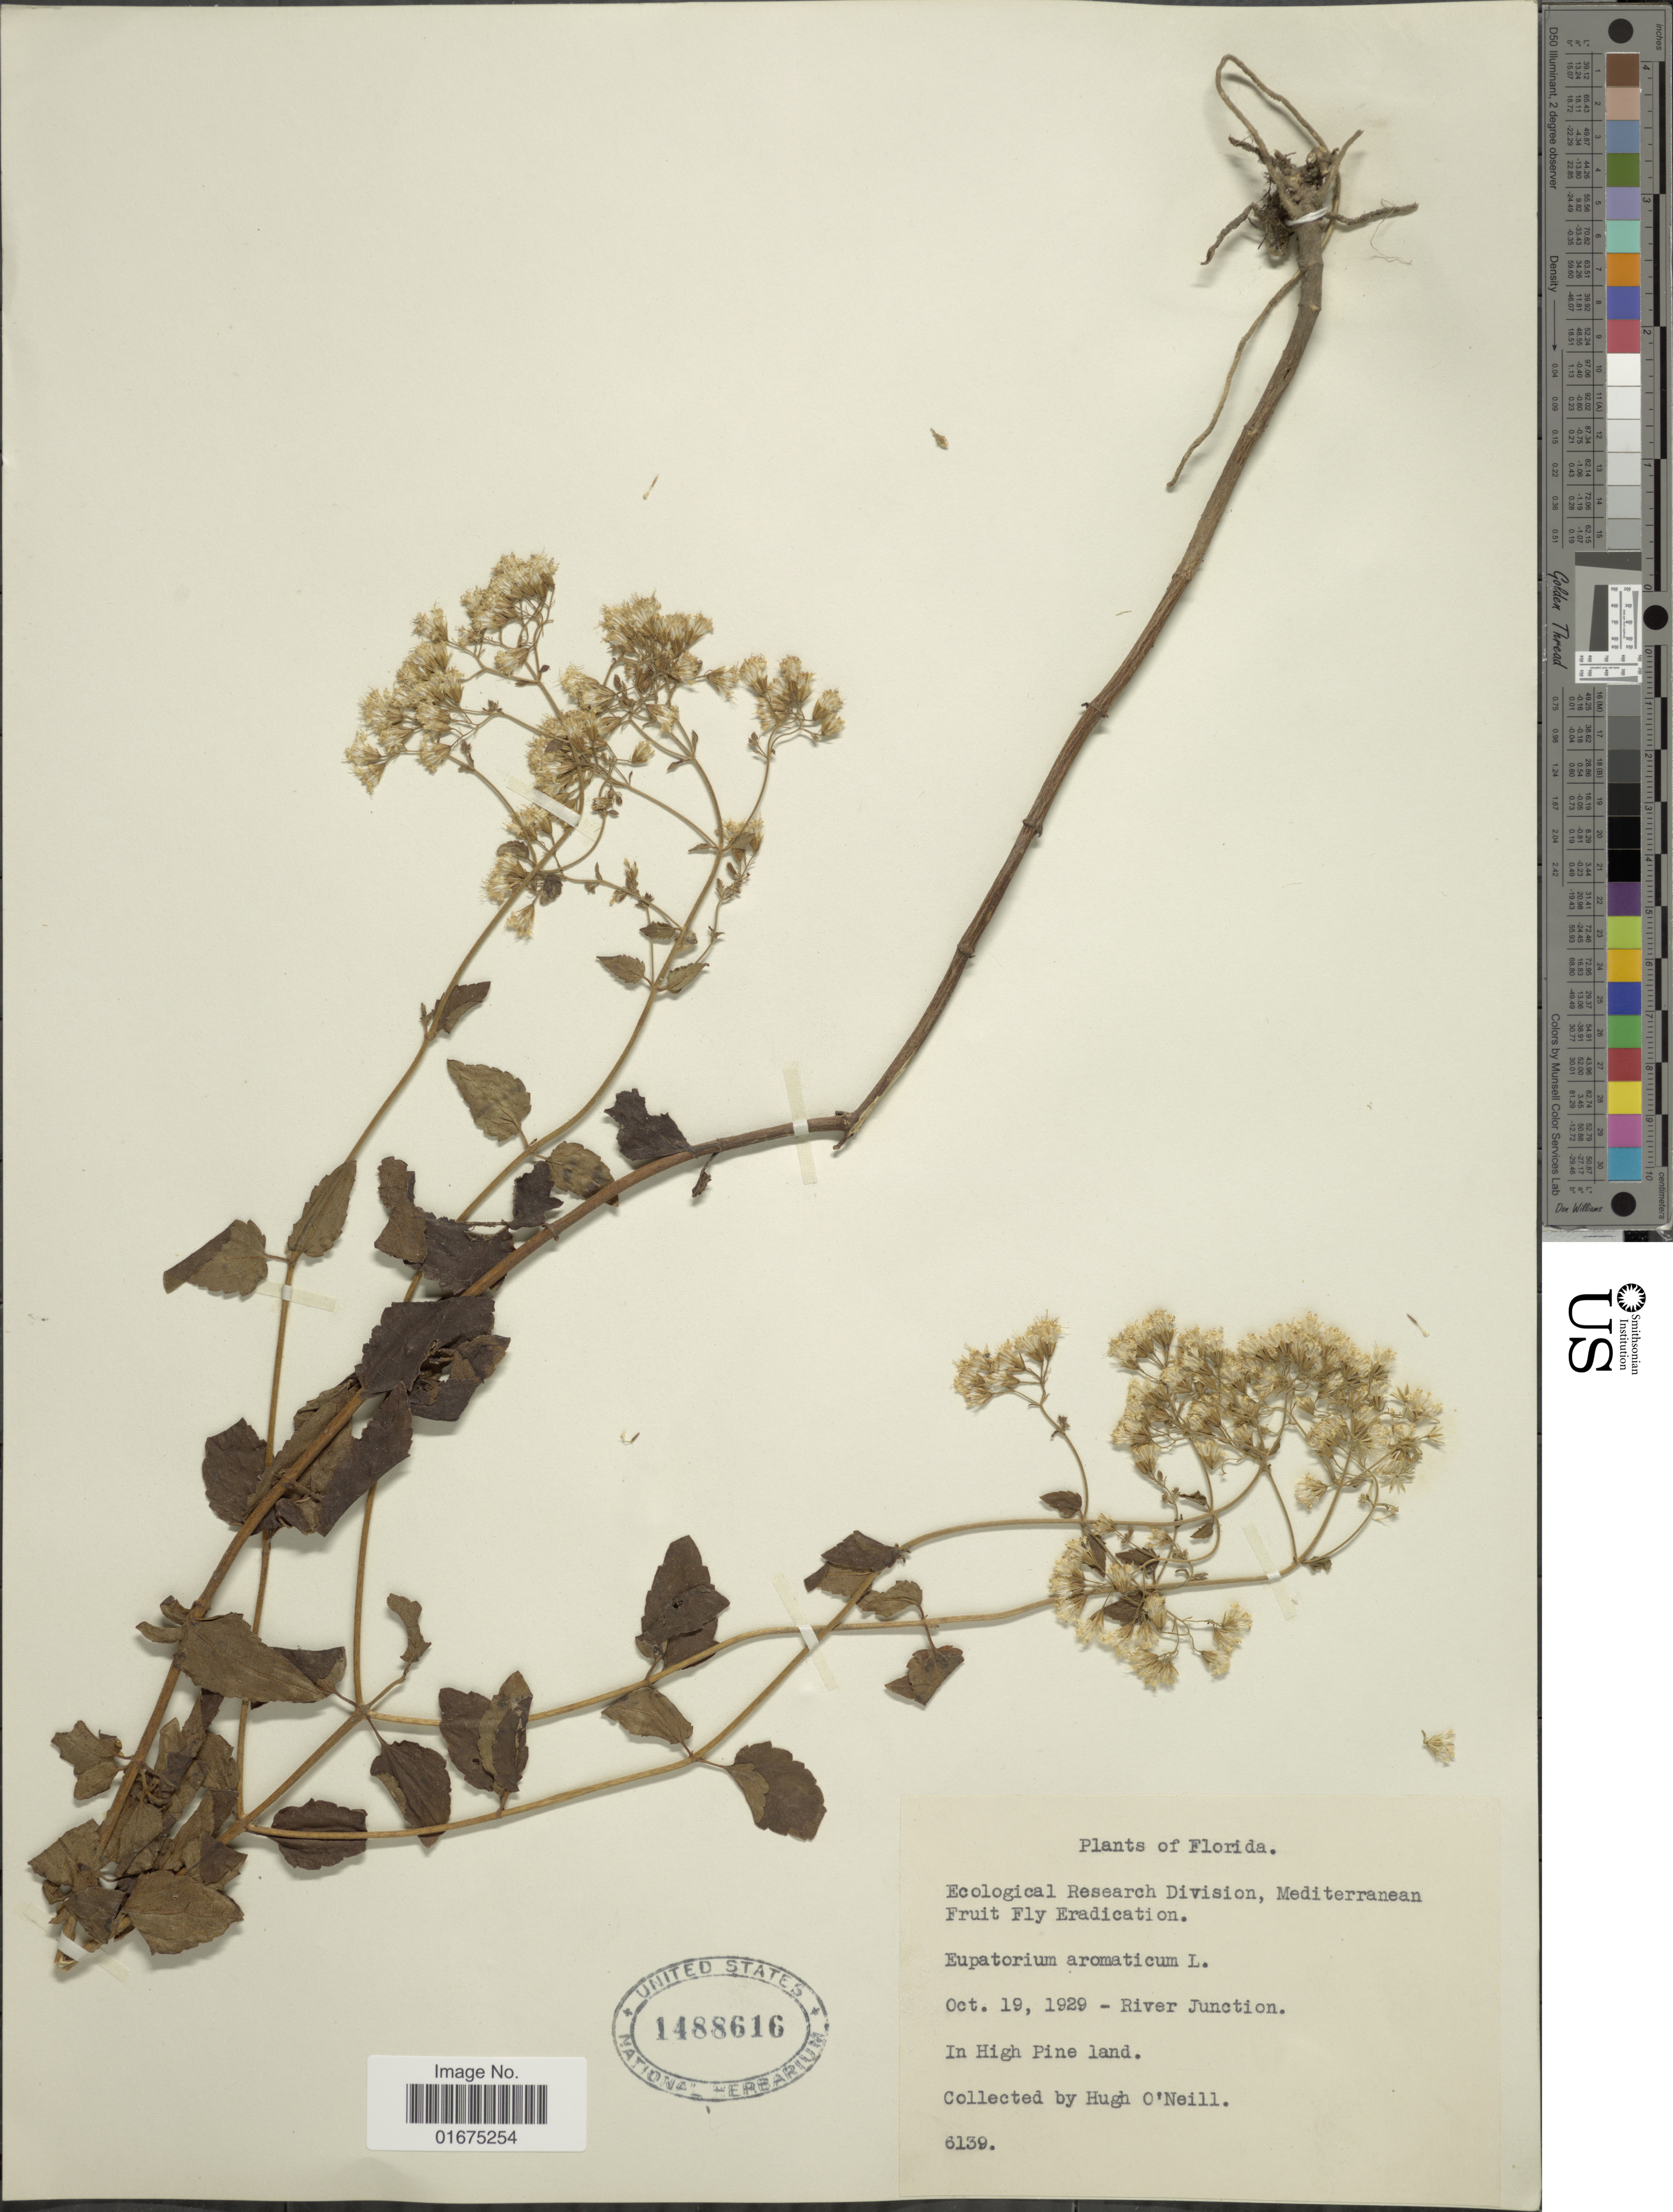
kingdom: Plantae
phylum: Tracheophyta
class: Magnoliopsida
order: Asterales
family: Asteraceae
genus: Ageratina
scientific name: Ageratina aromatica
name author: (L.) Spach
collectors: H. O'Neill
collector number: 6139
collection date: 1929-10-19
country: United States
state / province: Florida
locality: River junction, In high pine land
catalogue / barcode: US 1488616